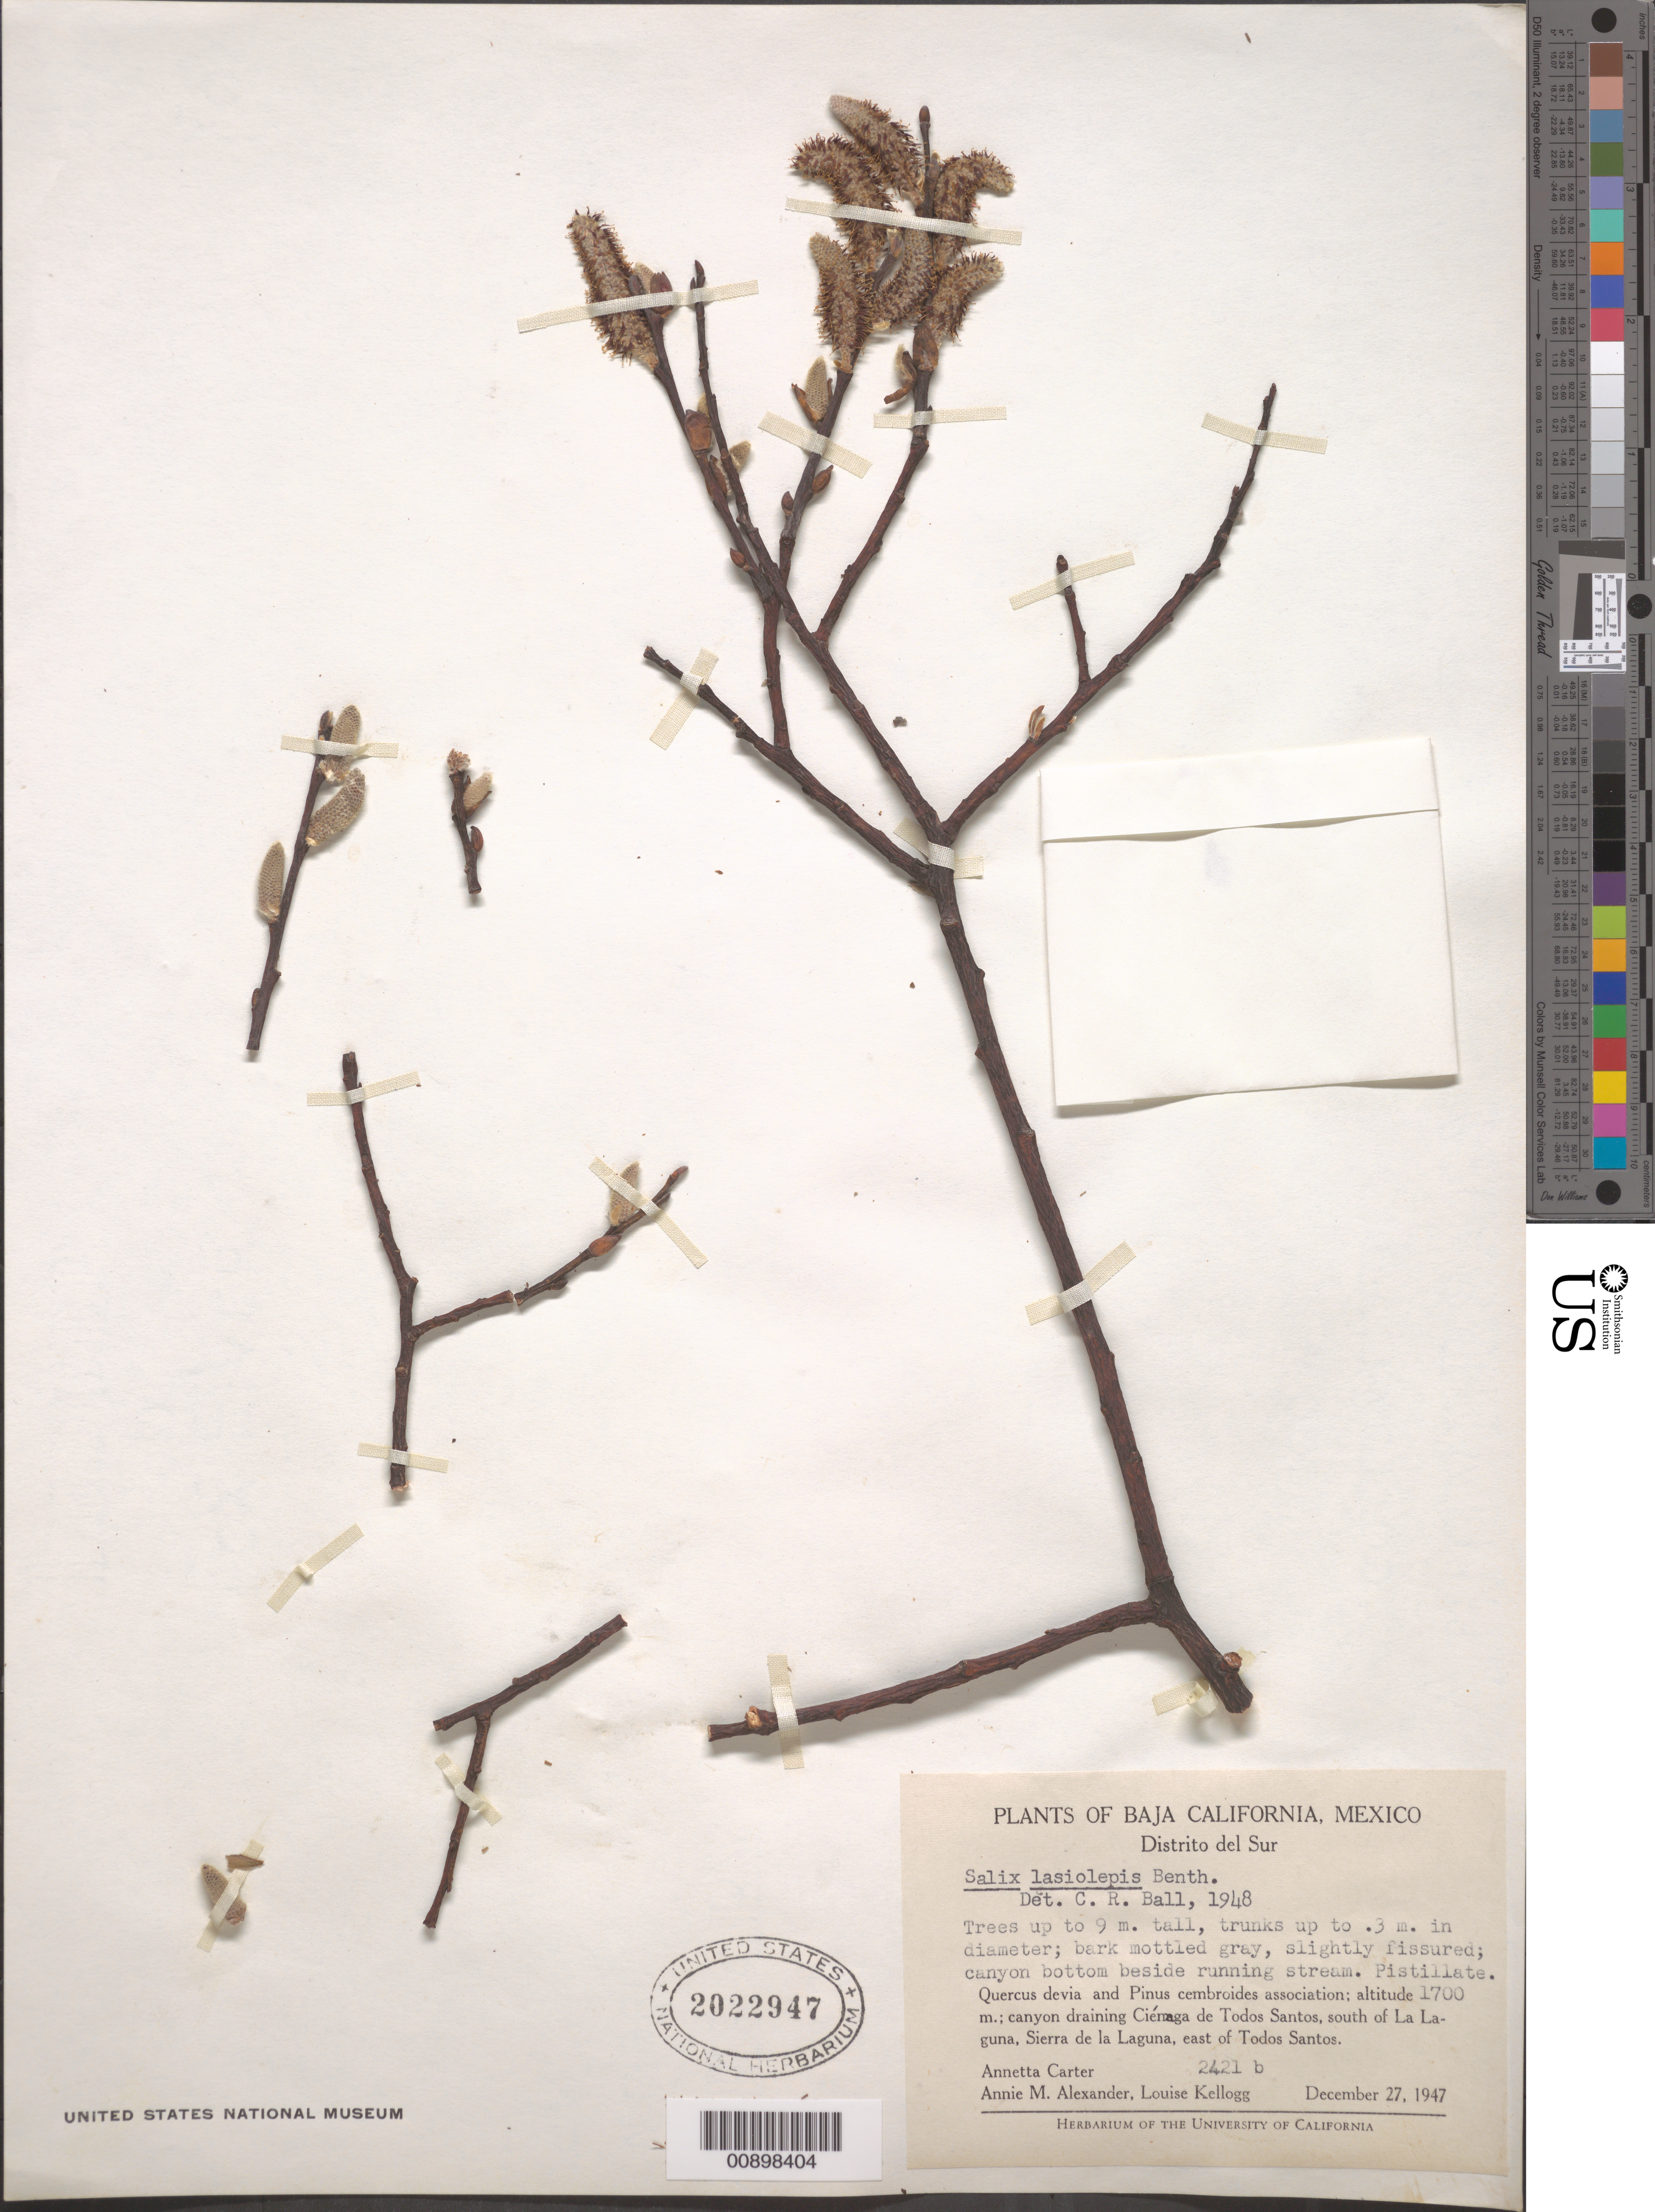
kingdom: Plantae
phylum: Tracheophyta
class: Magnoliopsida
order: Malpighiales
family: Salicaceae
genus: Salix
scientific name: Salix lasiolepis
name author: Benth.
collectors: A. Carter, A. M. Alexander & L. Kellogg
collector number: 2421 b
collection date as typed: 27 Dec 1947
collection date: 1947-12-27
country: Mexico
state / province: Baja California Sur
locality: Canyon draining Ciénaga de Todos Santos, south of La Laguna, Sierra de la Laguna, east of Todos Santos. Baja California, Distrito Sur.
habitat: Canyon bottom beside running stream. Quercus devia and Pinus cembroides association.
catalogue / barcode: US 2022947